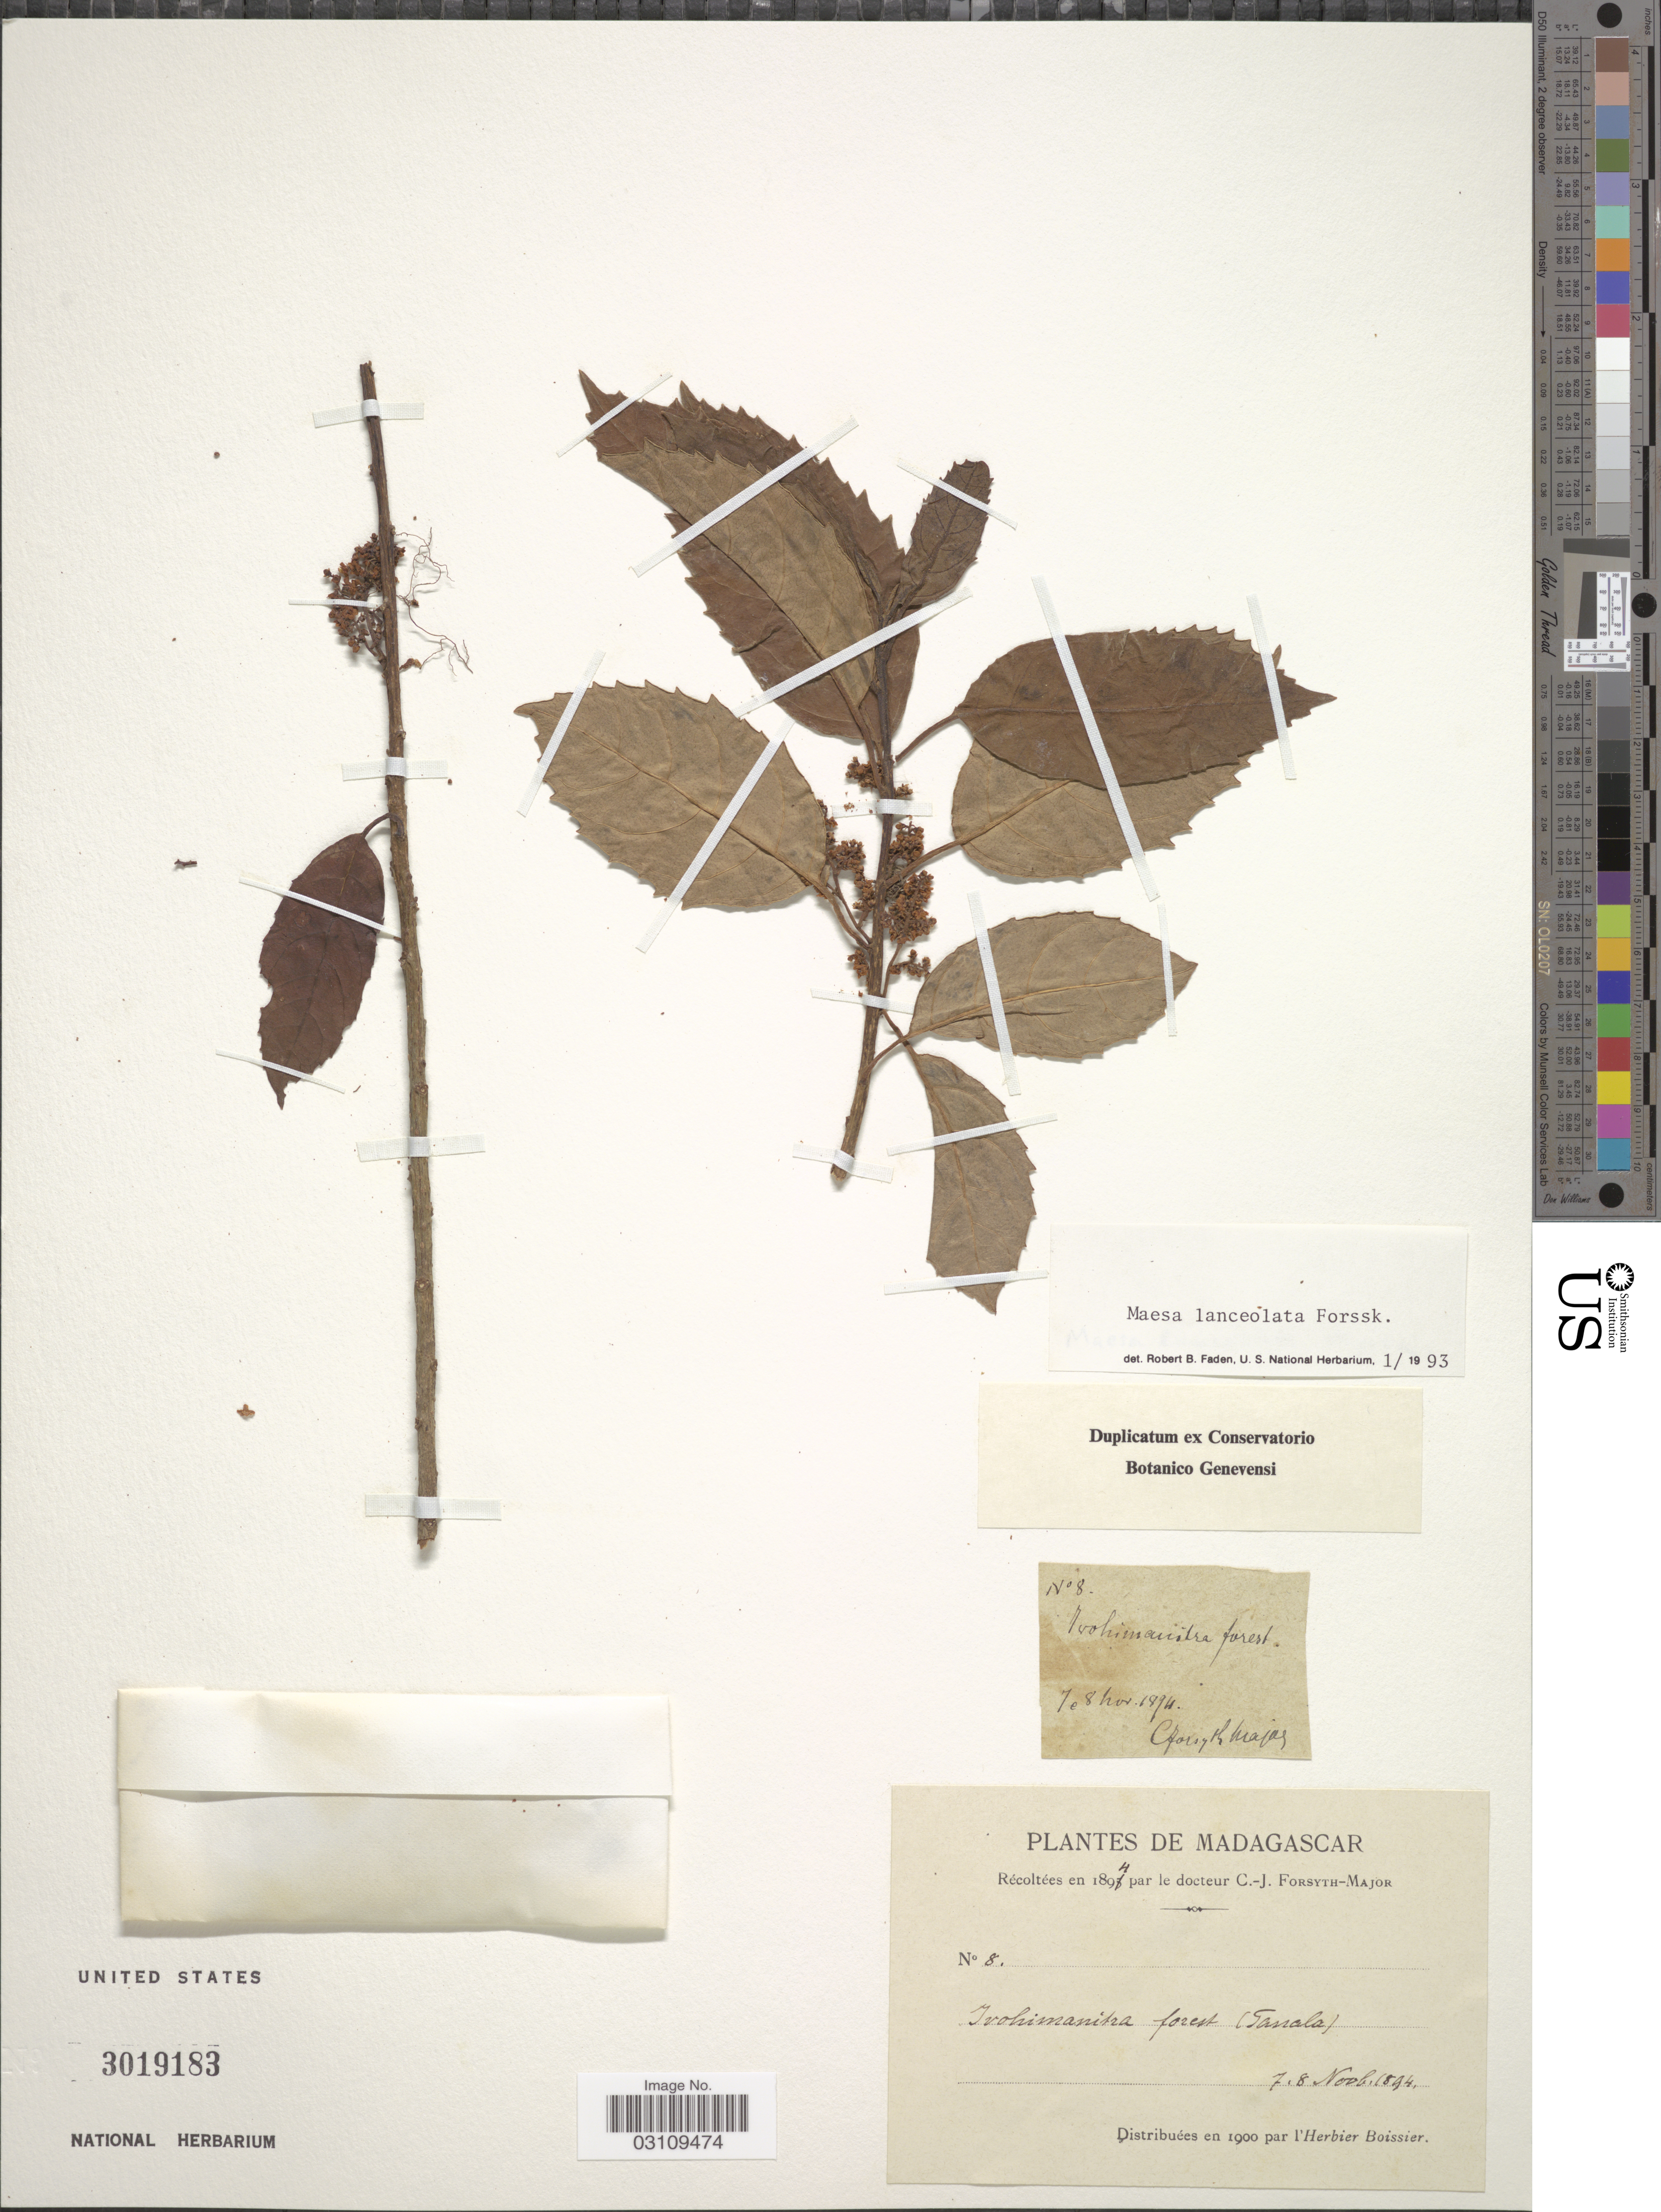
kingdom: Plantae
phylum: Tracheophyta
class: Magnoliopsida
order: Ericales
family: Primulaceae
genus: Maesa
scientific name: Maesa lanceolata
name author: Forssk.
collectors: C. Forsyth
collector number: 8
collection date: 1894-11-07/1894-11-08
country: Madagascar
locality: Ivohimanitra forest (Tanala).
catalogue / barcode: US 3019183